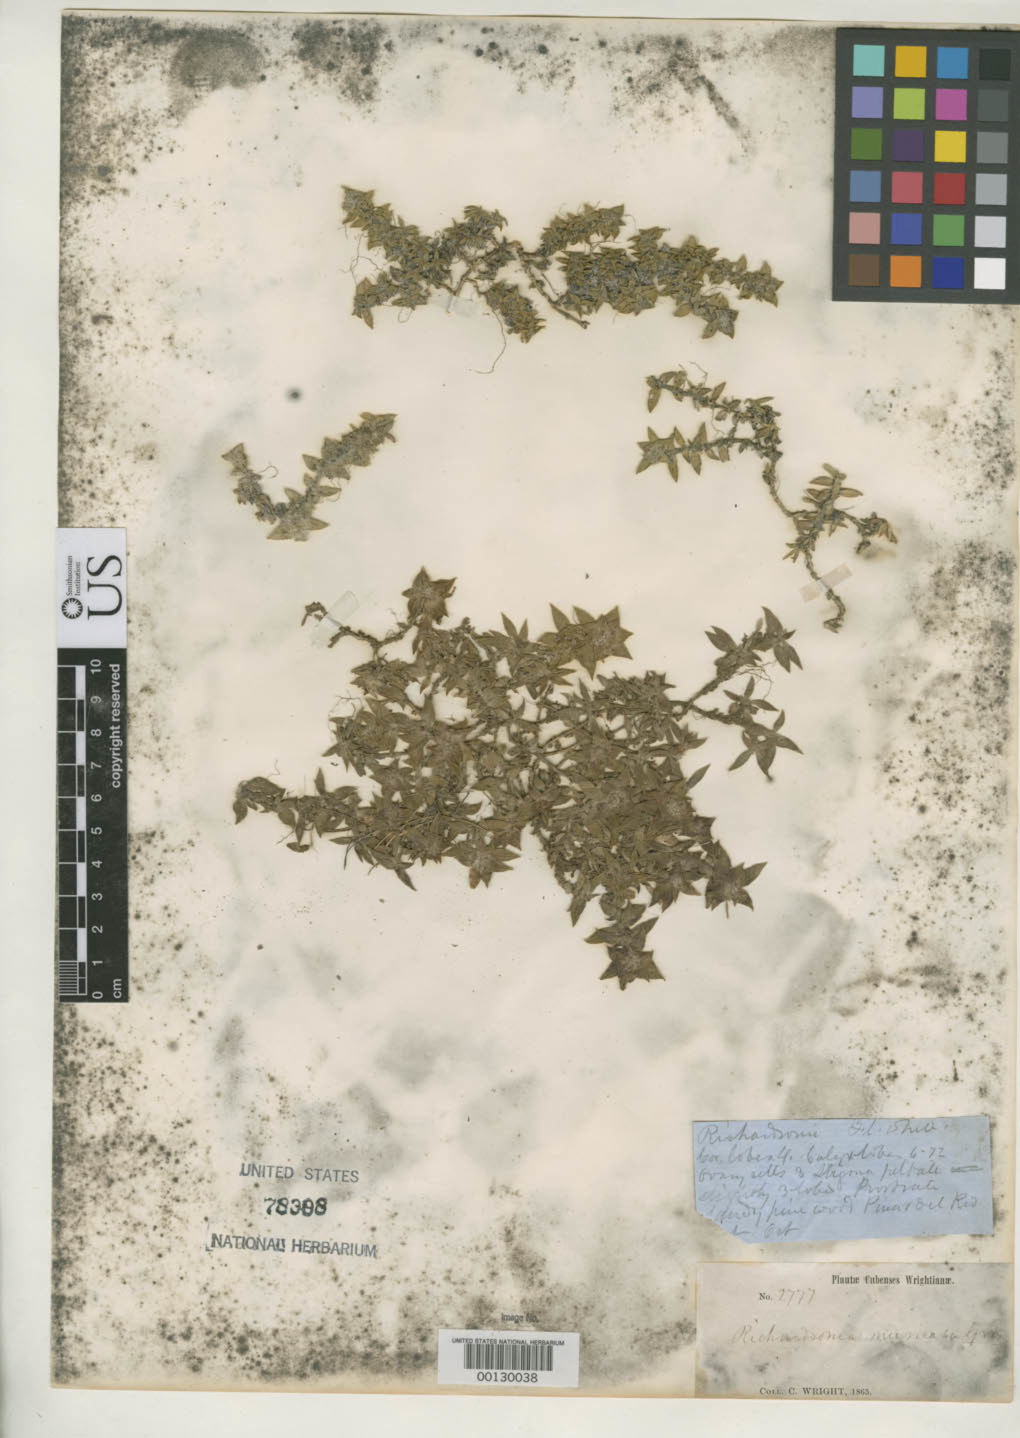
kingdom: Plantae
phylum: Tracheophyta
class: Magnoliopsida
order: Gentianales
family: Rubiaceae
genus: Richardsonia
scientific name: Richardsonia muricata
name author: Griseb.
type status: Isolectotype; Isosyntype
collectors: C. Wright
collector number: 2777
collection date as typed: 1865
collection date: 1865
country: Cuba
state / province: Pinar del Río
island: Greater Antilles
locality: Near San Julian.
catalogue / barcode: US 78388